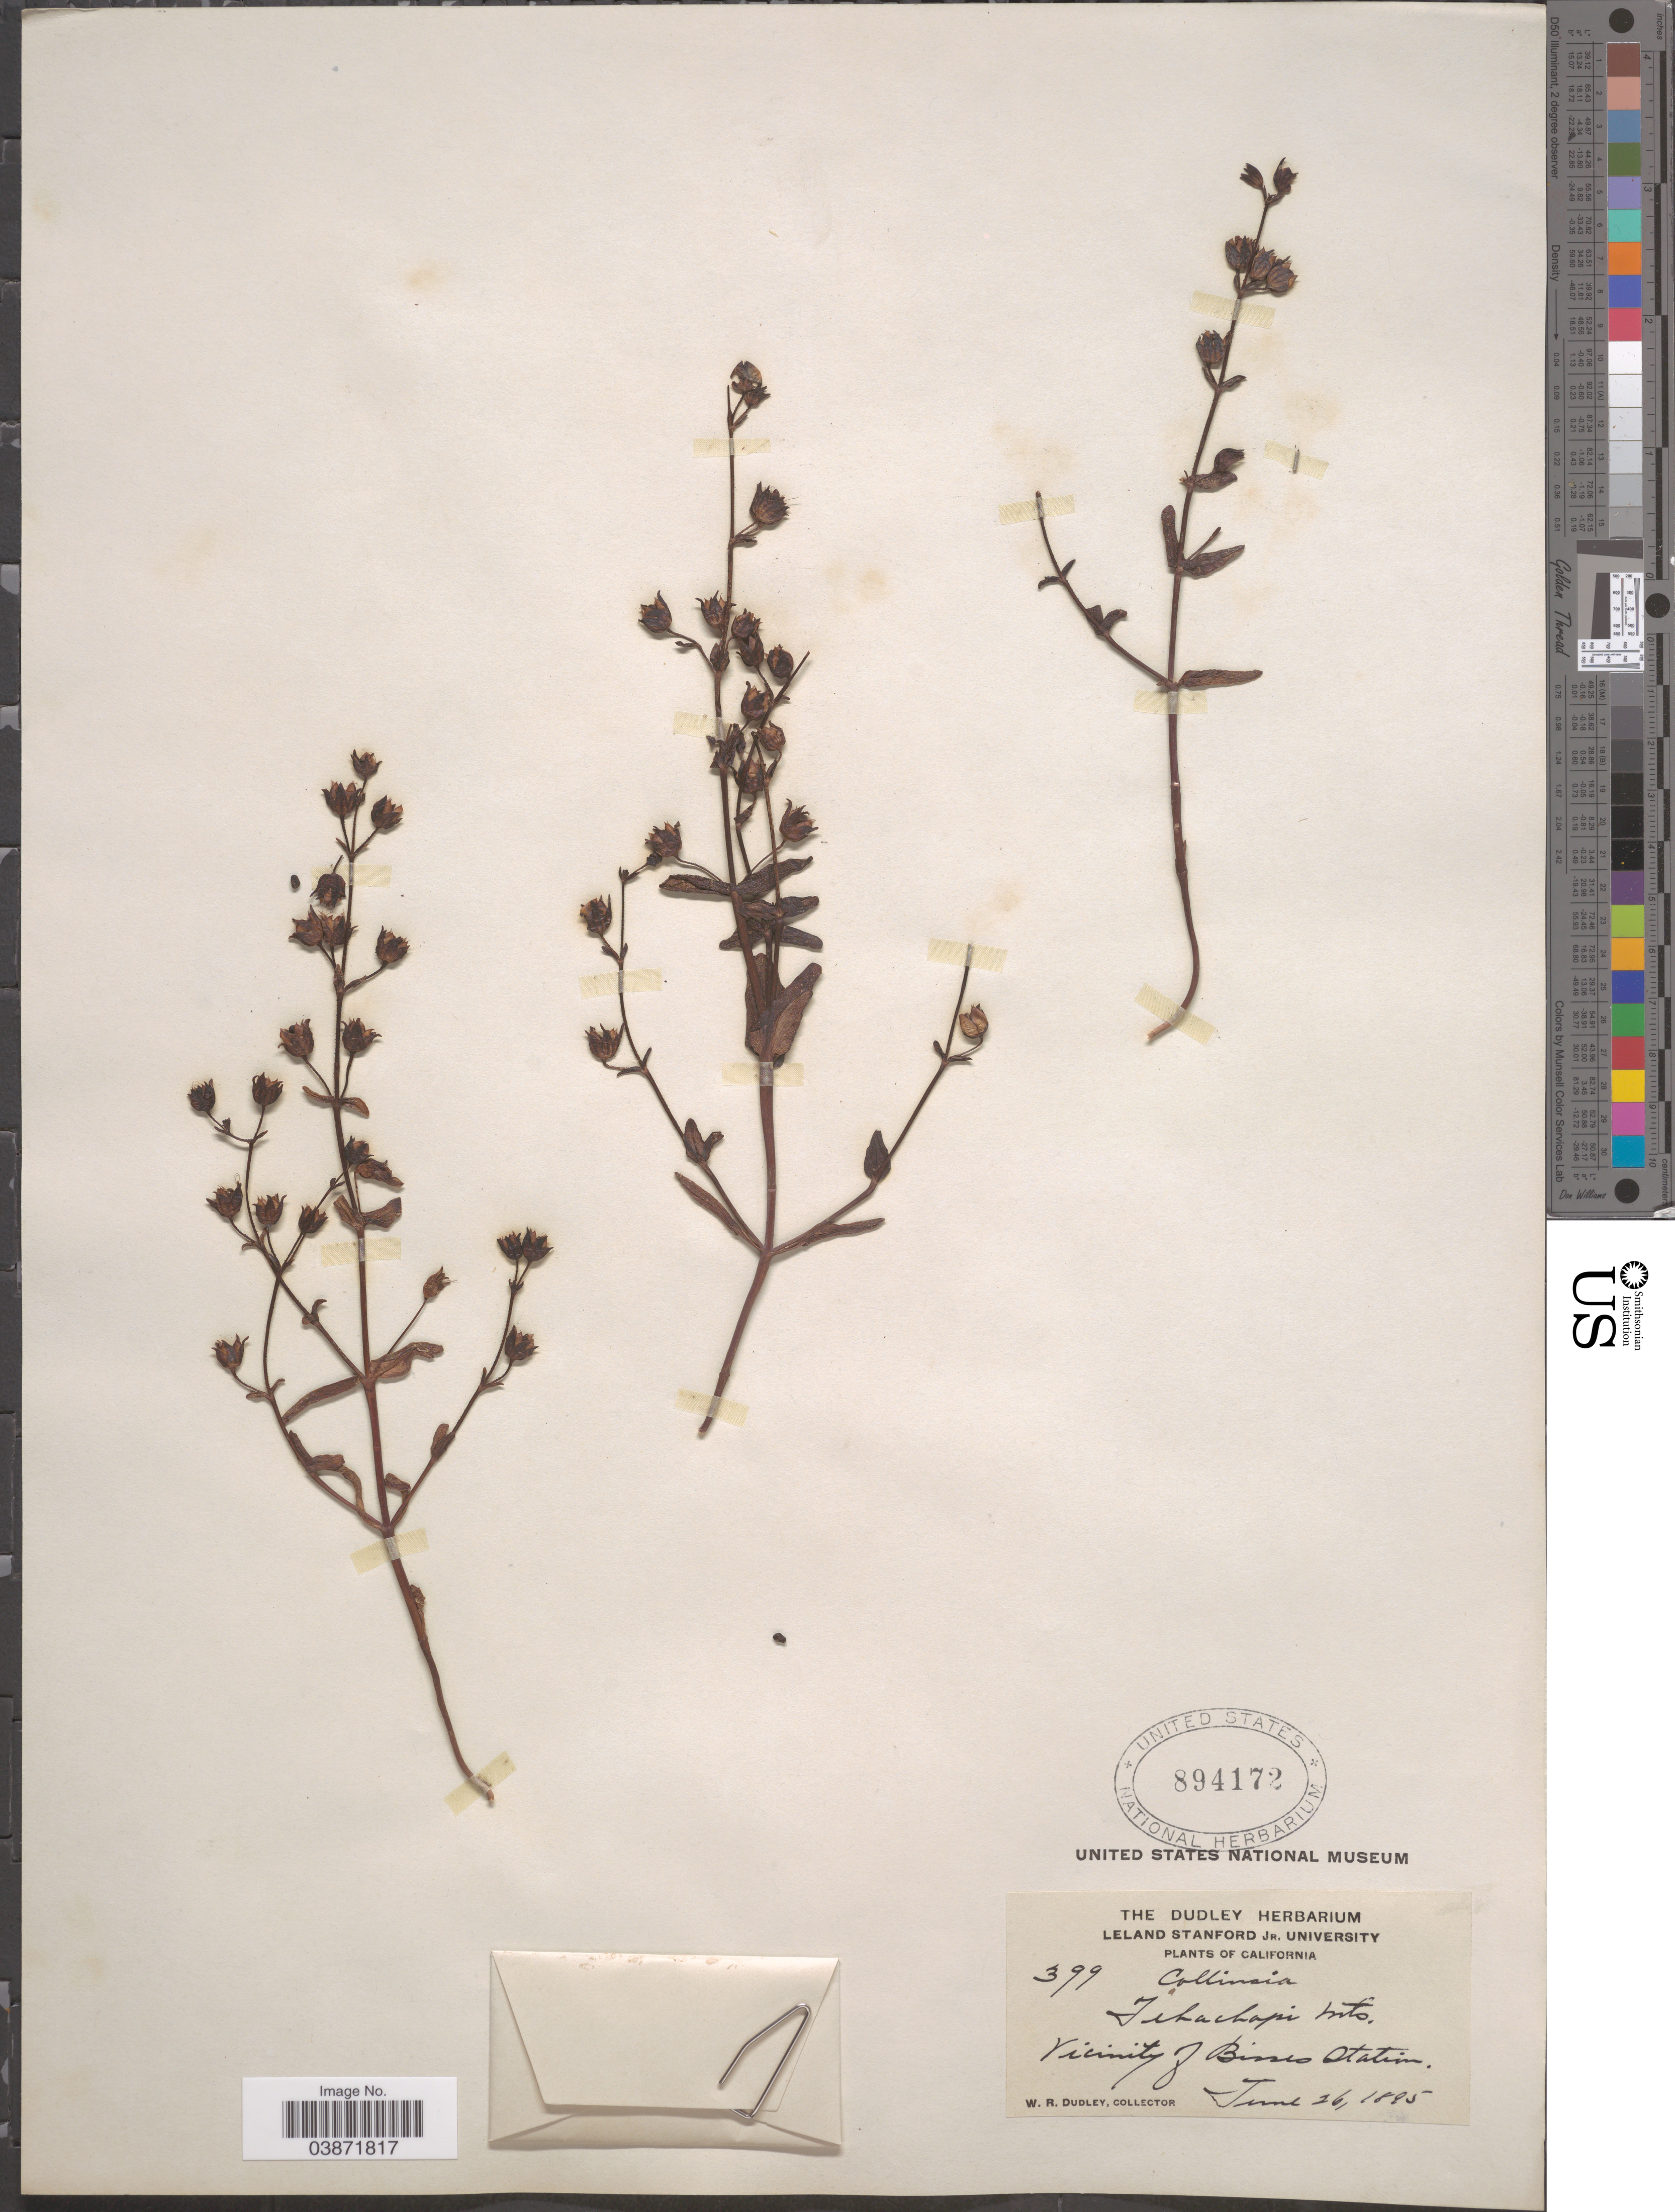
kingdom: Plantae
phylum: Tracheophyta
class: Magnoliopsida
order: Lamiales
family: Plantaginaceae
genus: Collinsia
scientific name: Collinsia sp.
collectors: W. Dudley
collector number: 399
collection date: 1895-06-26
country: United States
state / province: California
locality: Tehachapi Mts. Vicinity of Bisses Station.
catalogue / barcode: US 894172